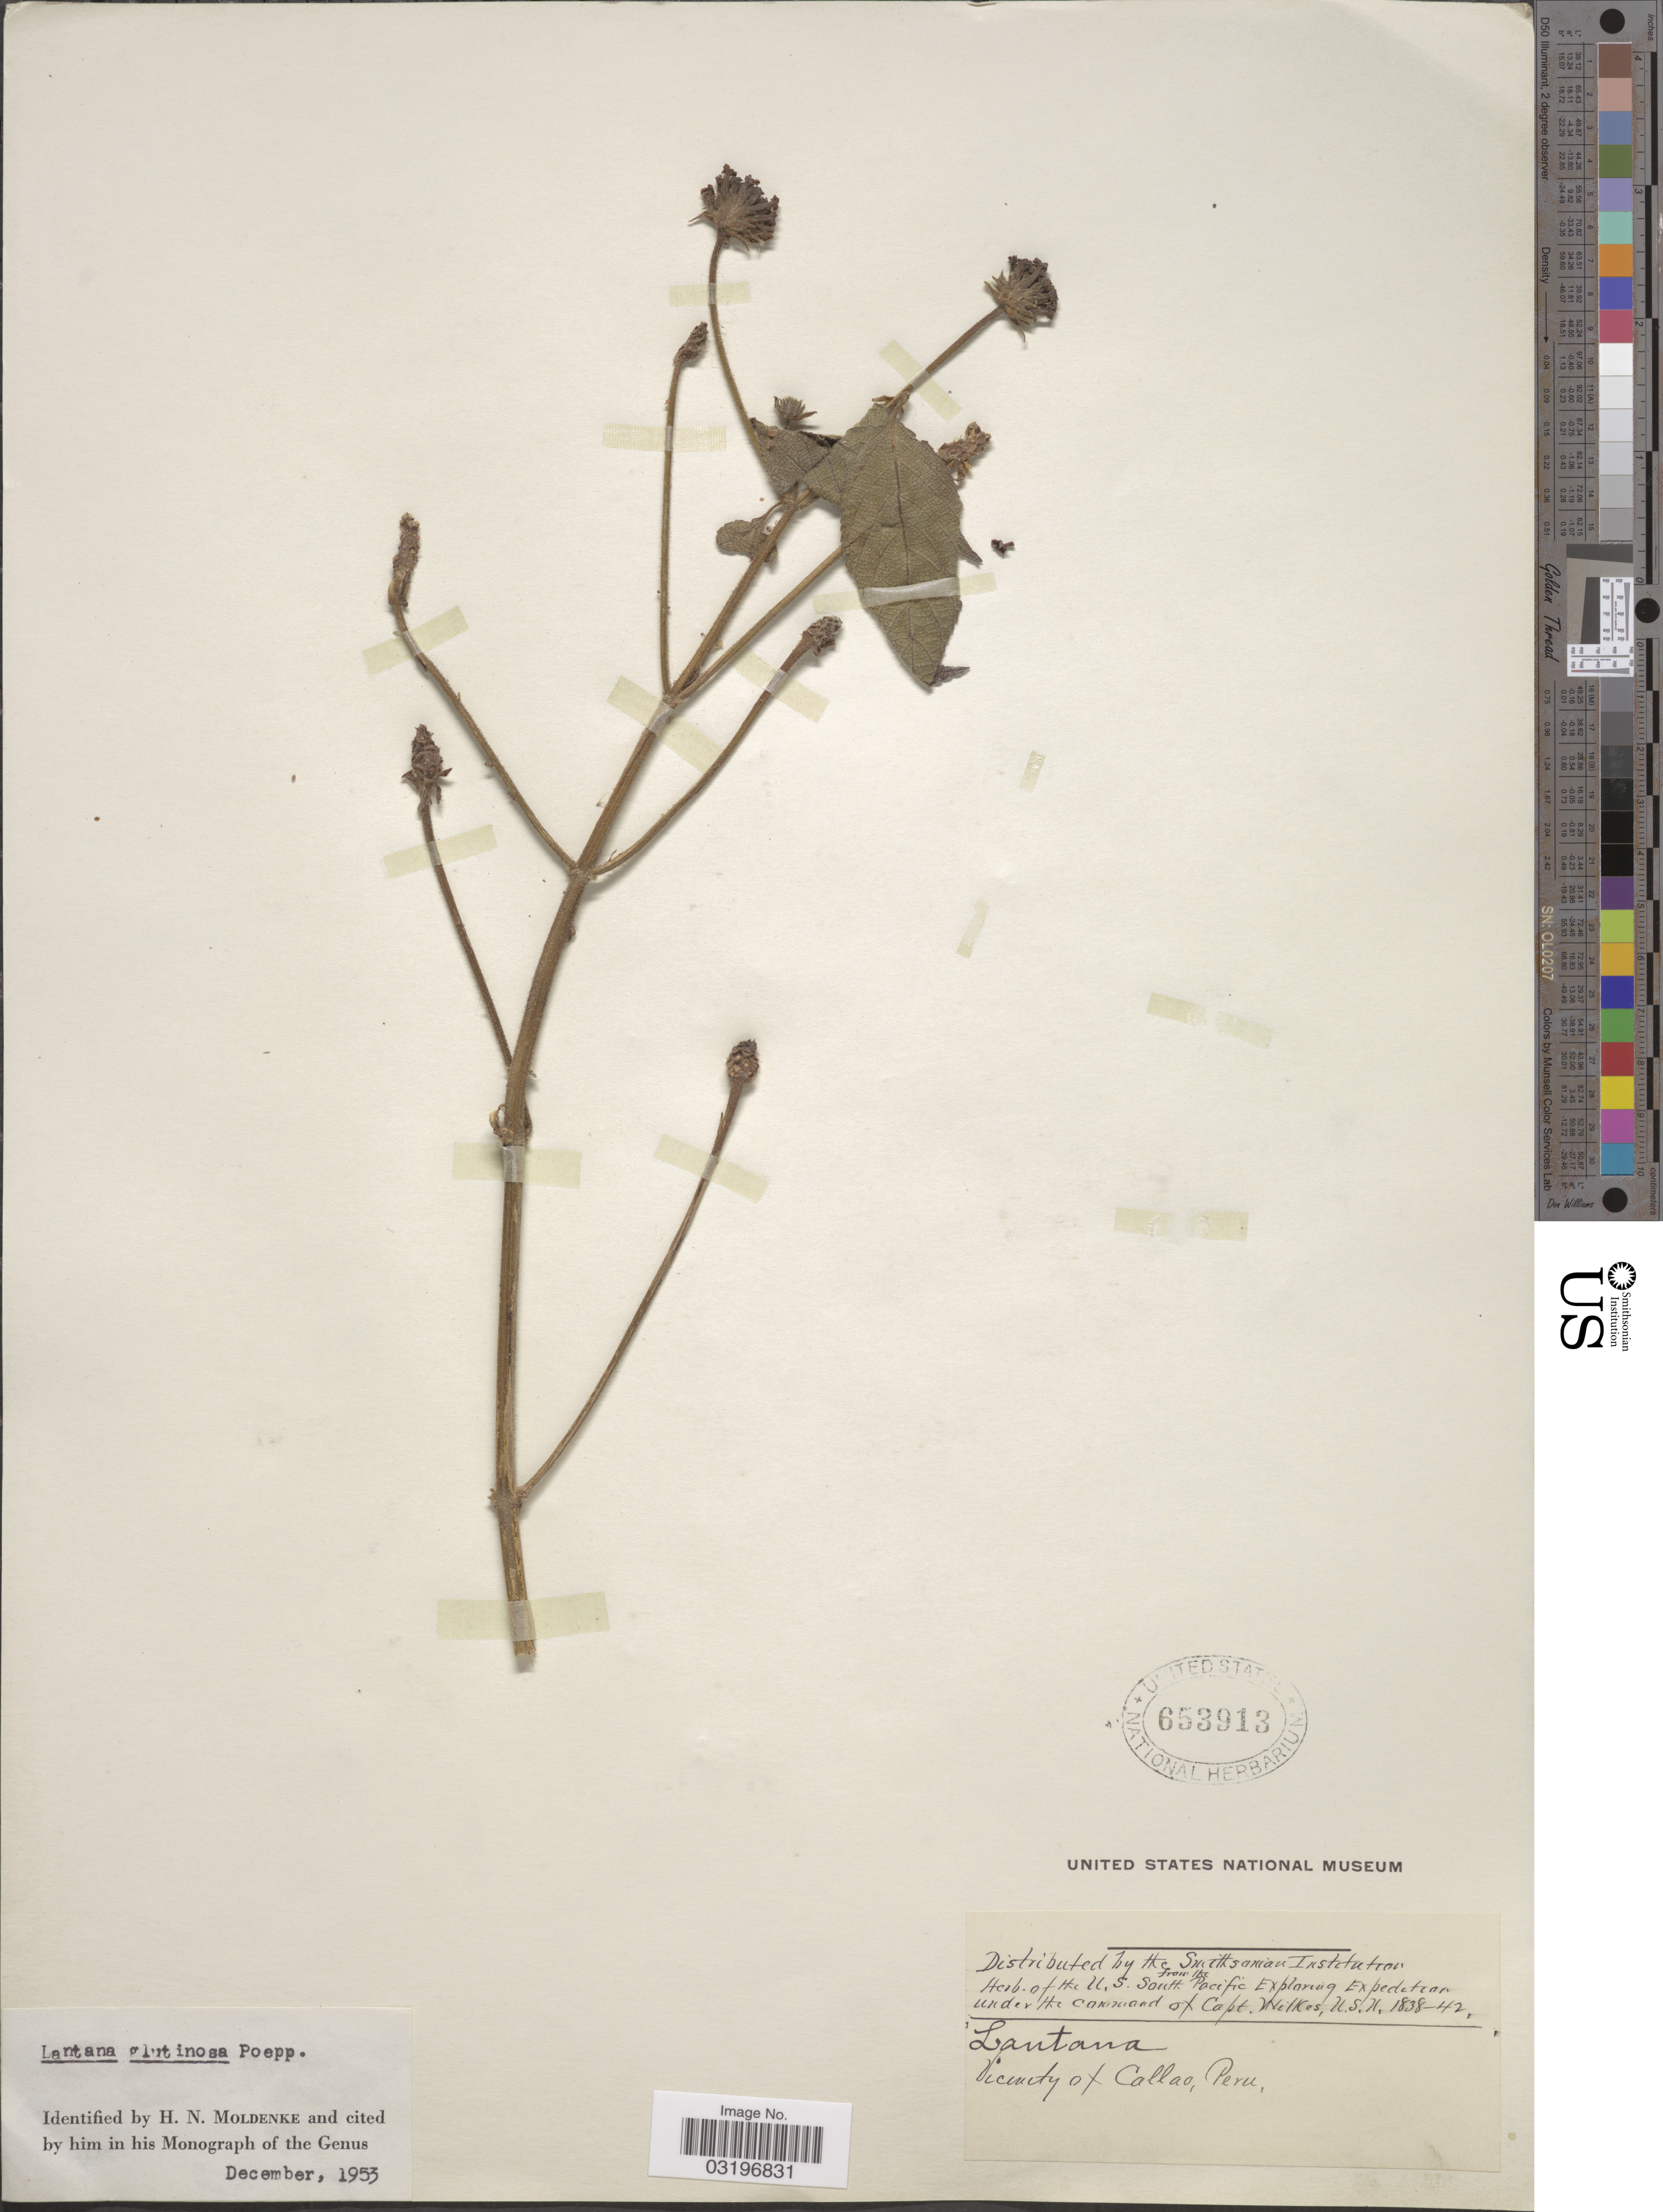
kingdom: Plantae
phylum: Tracheophyta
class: Magnoliopsida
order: Lamiales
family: Verbenaceae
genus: Lantana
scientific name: Lantana glutinosa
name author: Poepp.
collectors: C. Wright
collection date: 1838/1842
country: Peru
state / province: Callao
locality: Vicinity of Callao.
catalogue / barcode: US 653913